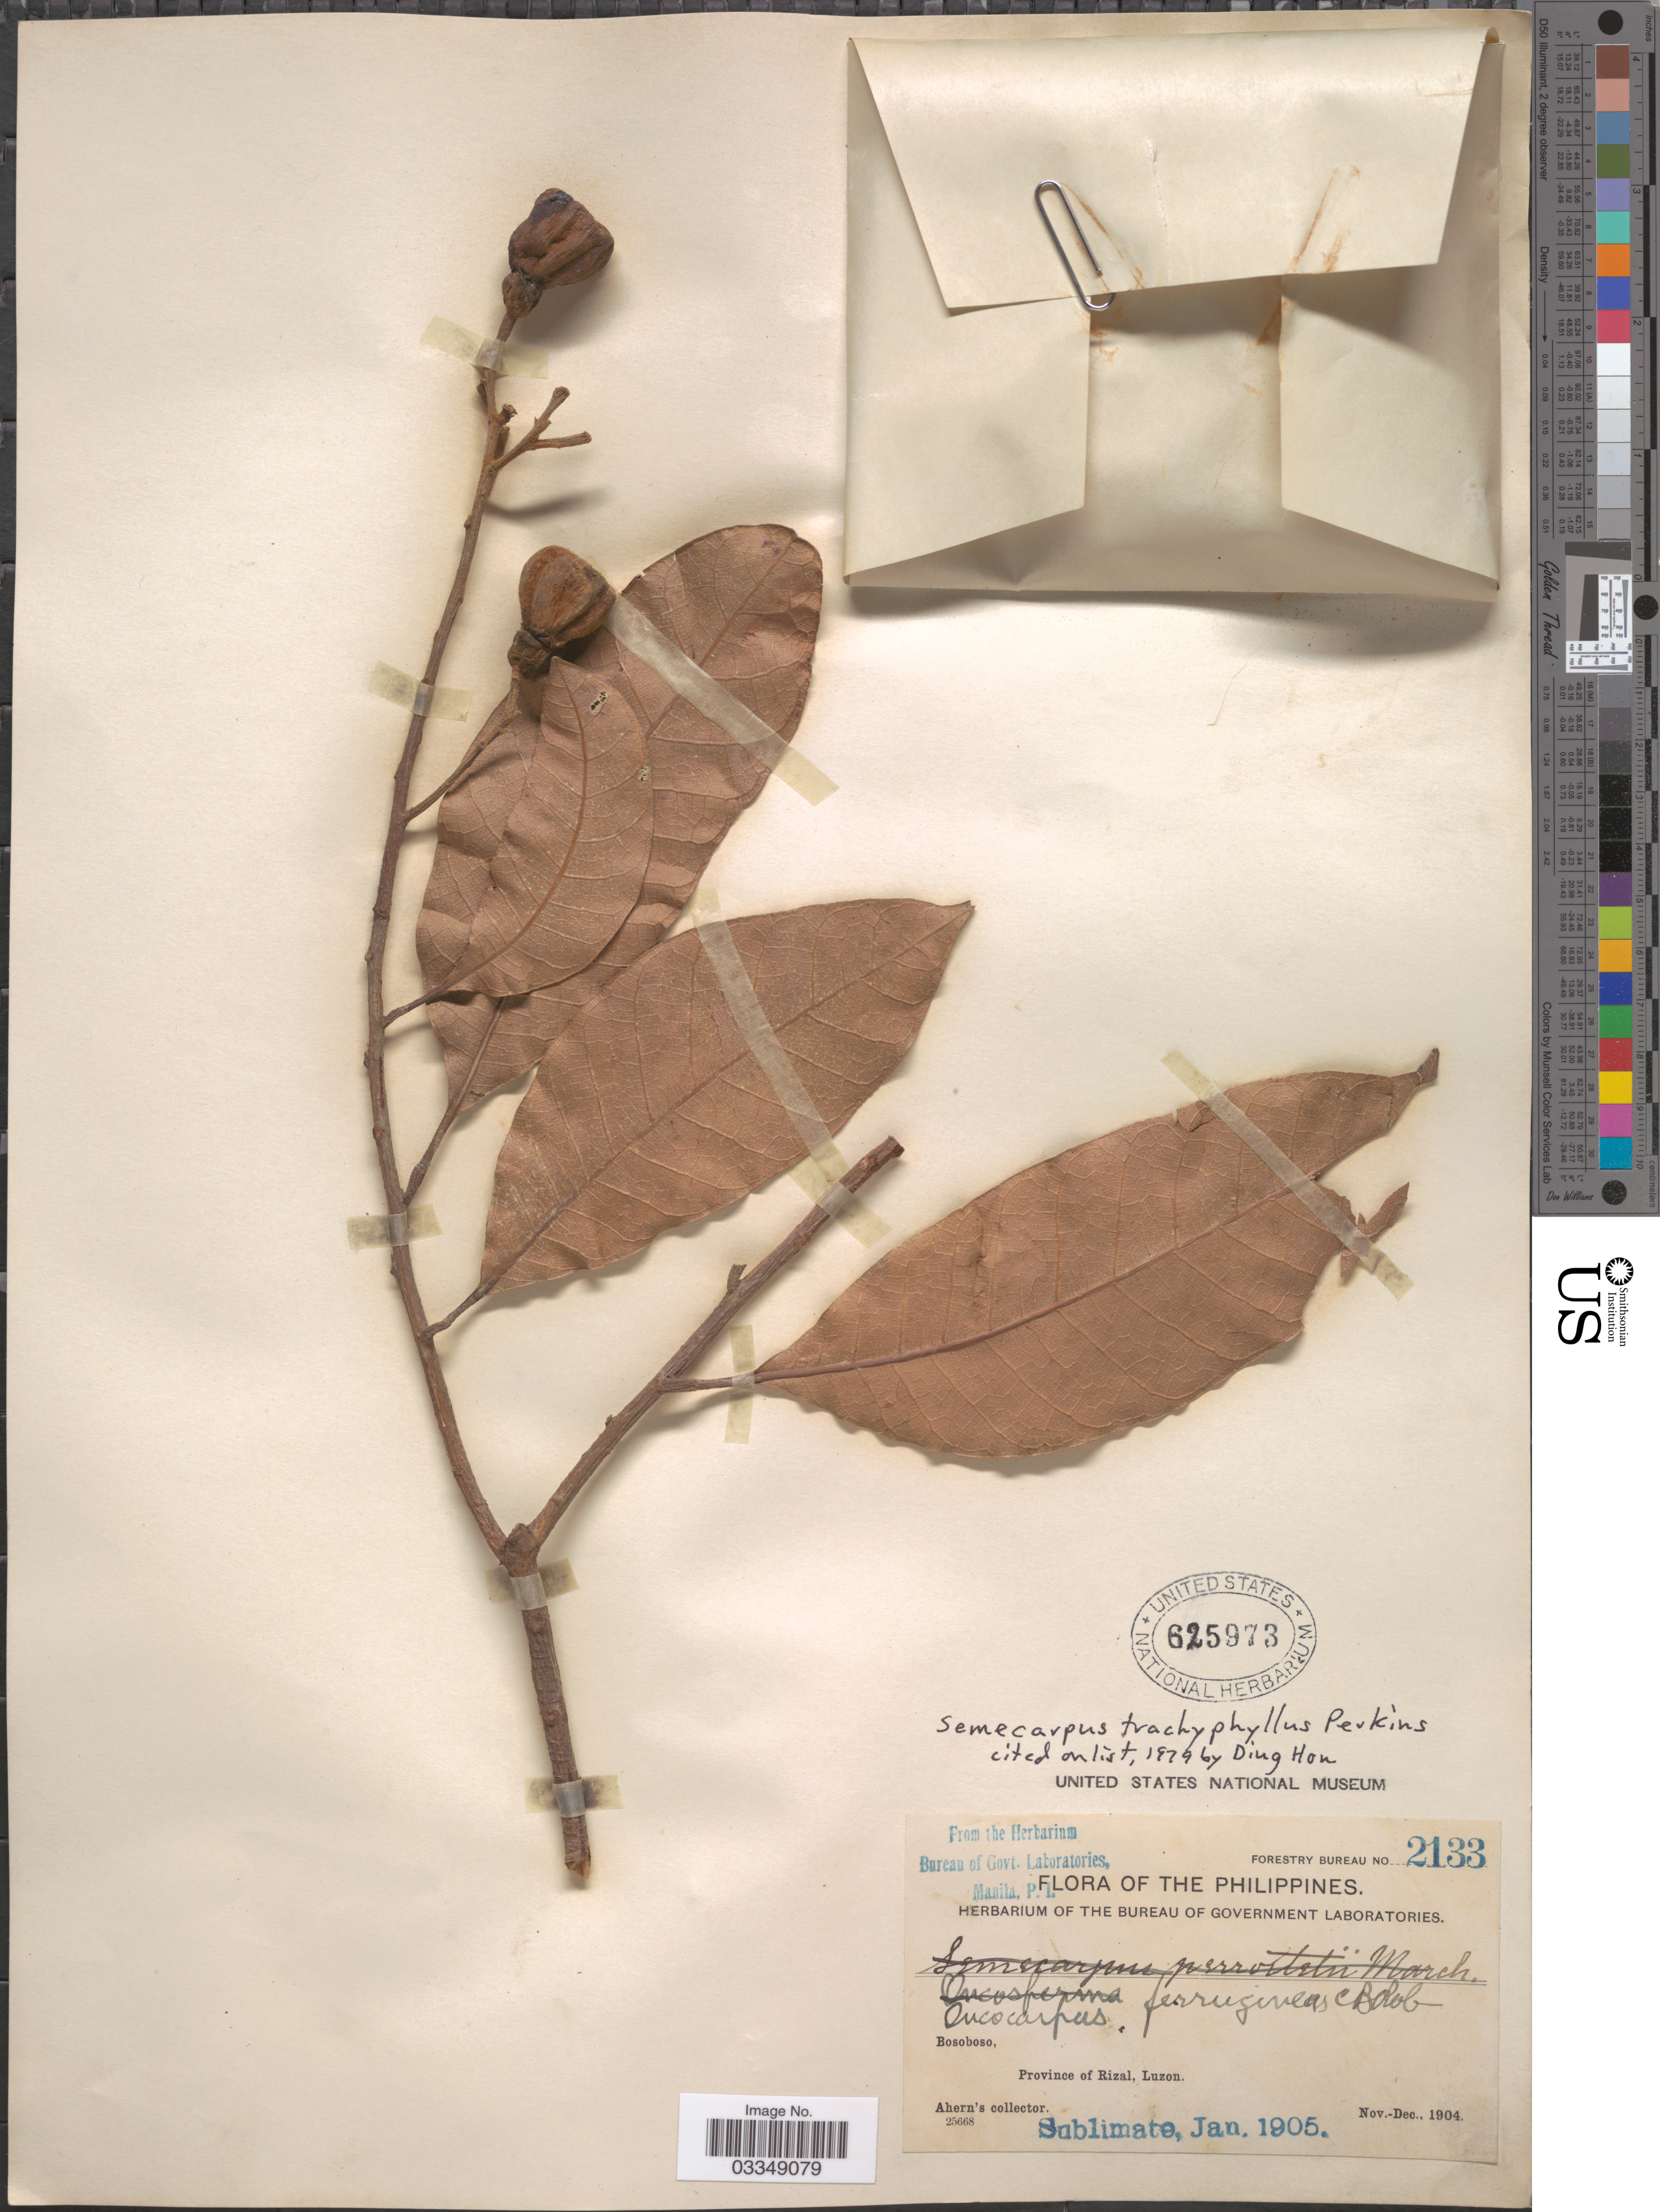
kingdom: Plantae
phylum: Tracheophyta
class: Magnoliopsida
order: Sapindales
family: Anacardiaceae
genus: Semecarpus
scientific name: Semecarpus trachyphyllus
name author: Perkins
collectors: Ahern's collector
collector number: Forestry Bureau 2133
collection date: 1904-11/1904-12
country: Philippines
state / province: Calabarzon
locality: Bosoboso, Province of Rizal, Luzon.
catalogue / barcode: US 625973